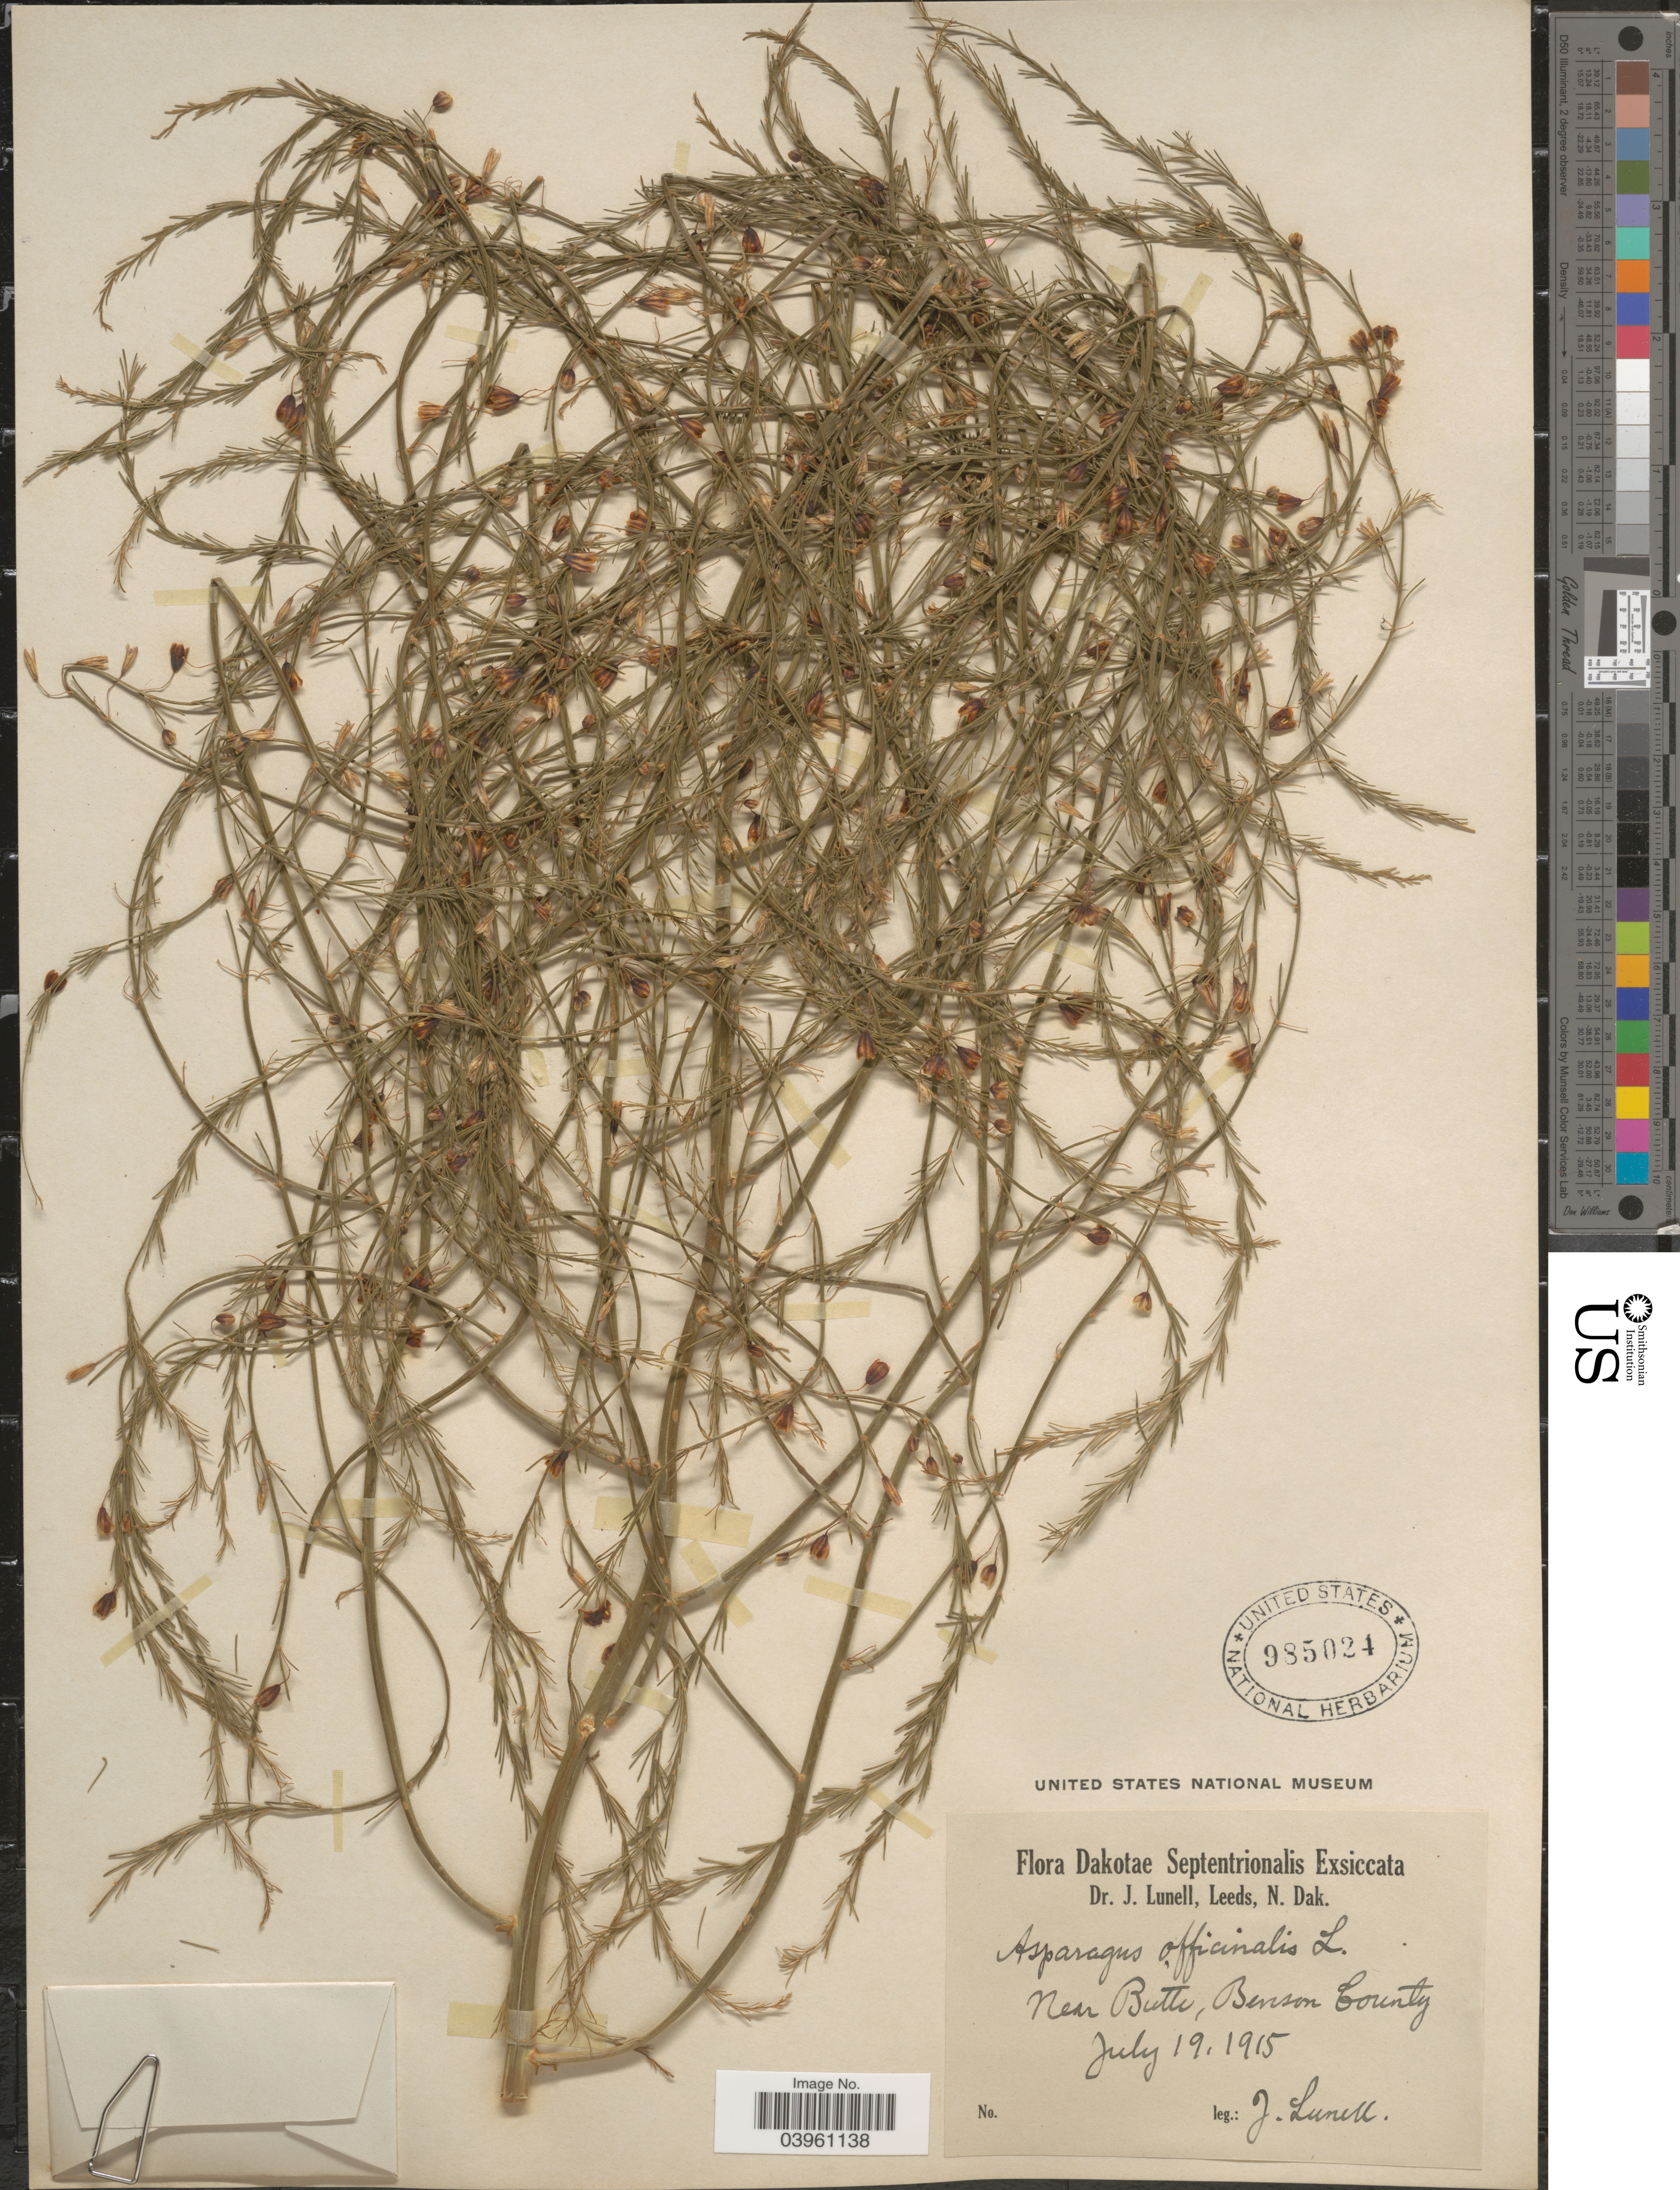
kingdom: Plantae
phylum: Tracheophyta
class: Liliopsida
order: Asparagales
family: Asparagaceae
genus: Asparagus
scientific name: Asparagus officinalis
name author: L.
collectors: J. Lunell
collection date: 1915-07-19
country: United States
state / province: North Dakota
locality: Dakotae Septentrionalis. Near Butte, Benson County.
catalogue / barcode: US 985024